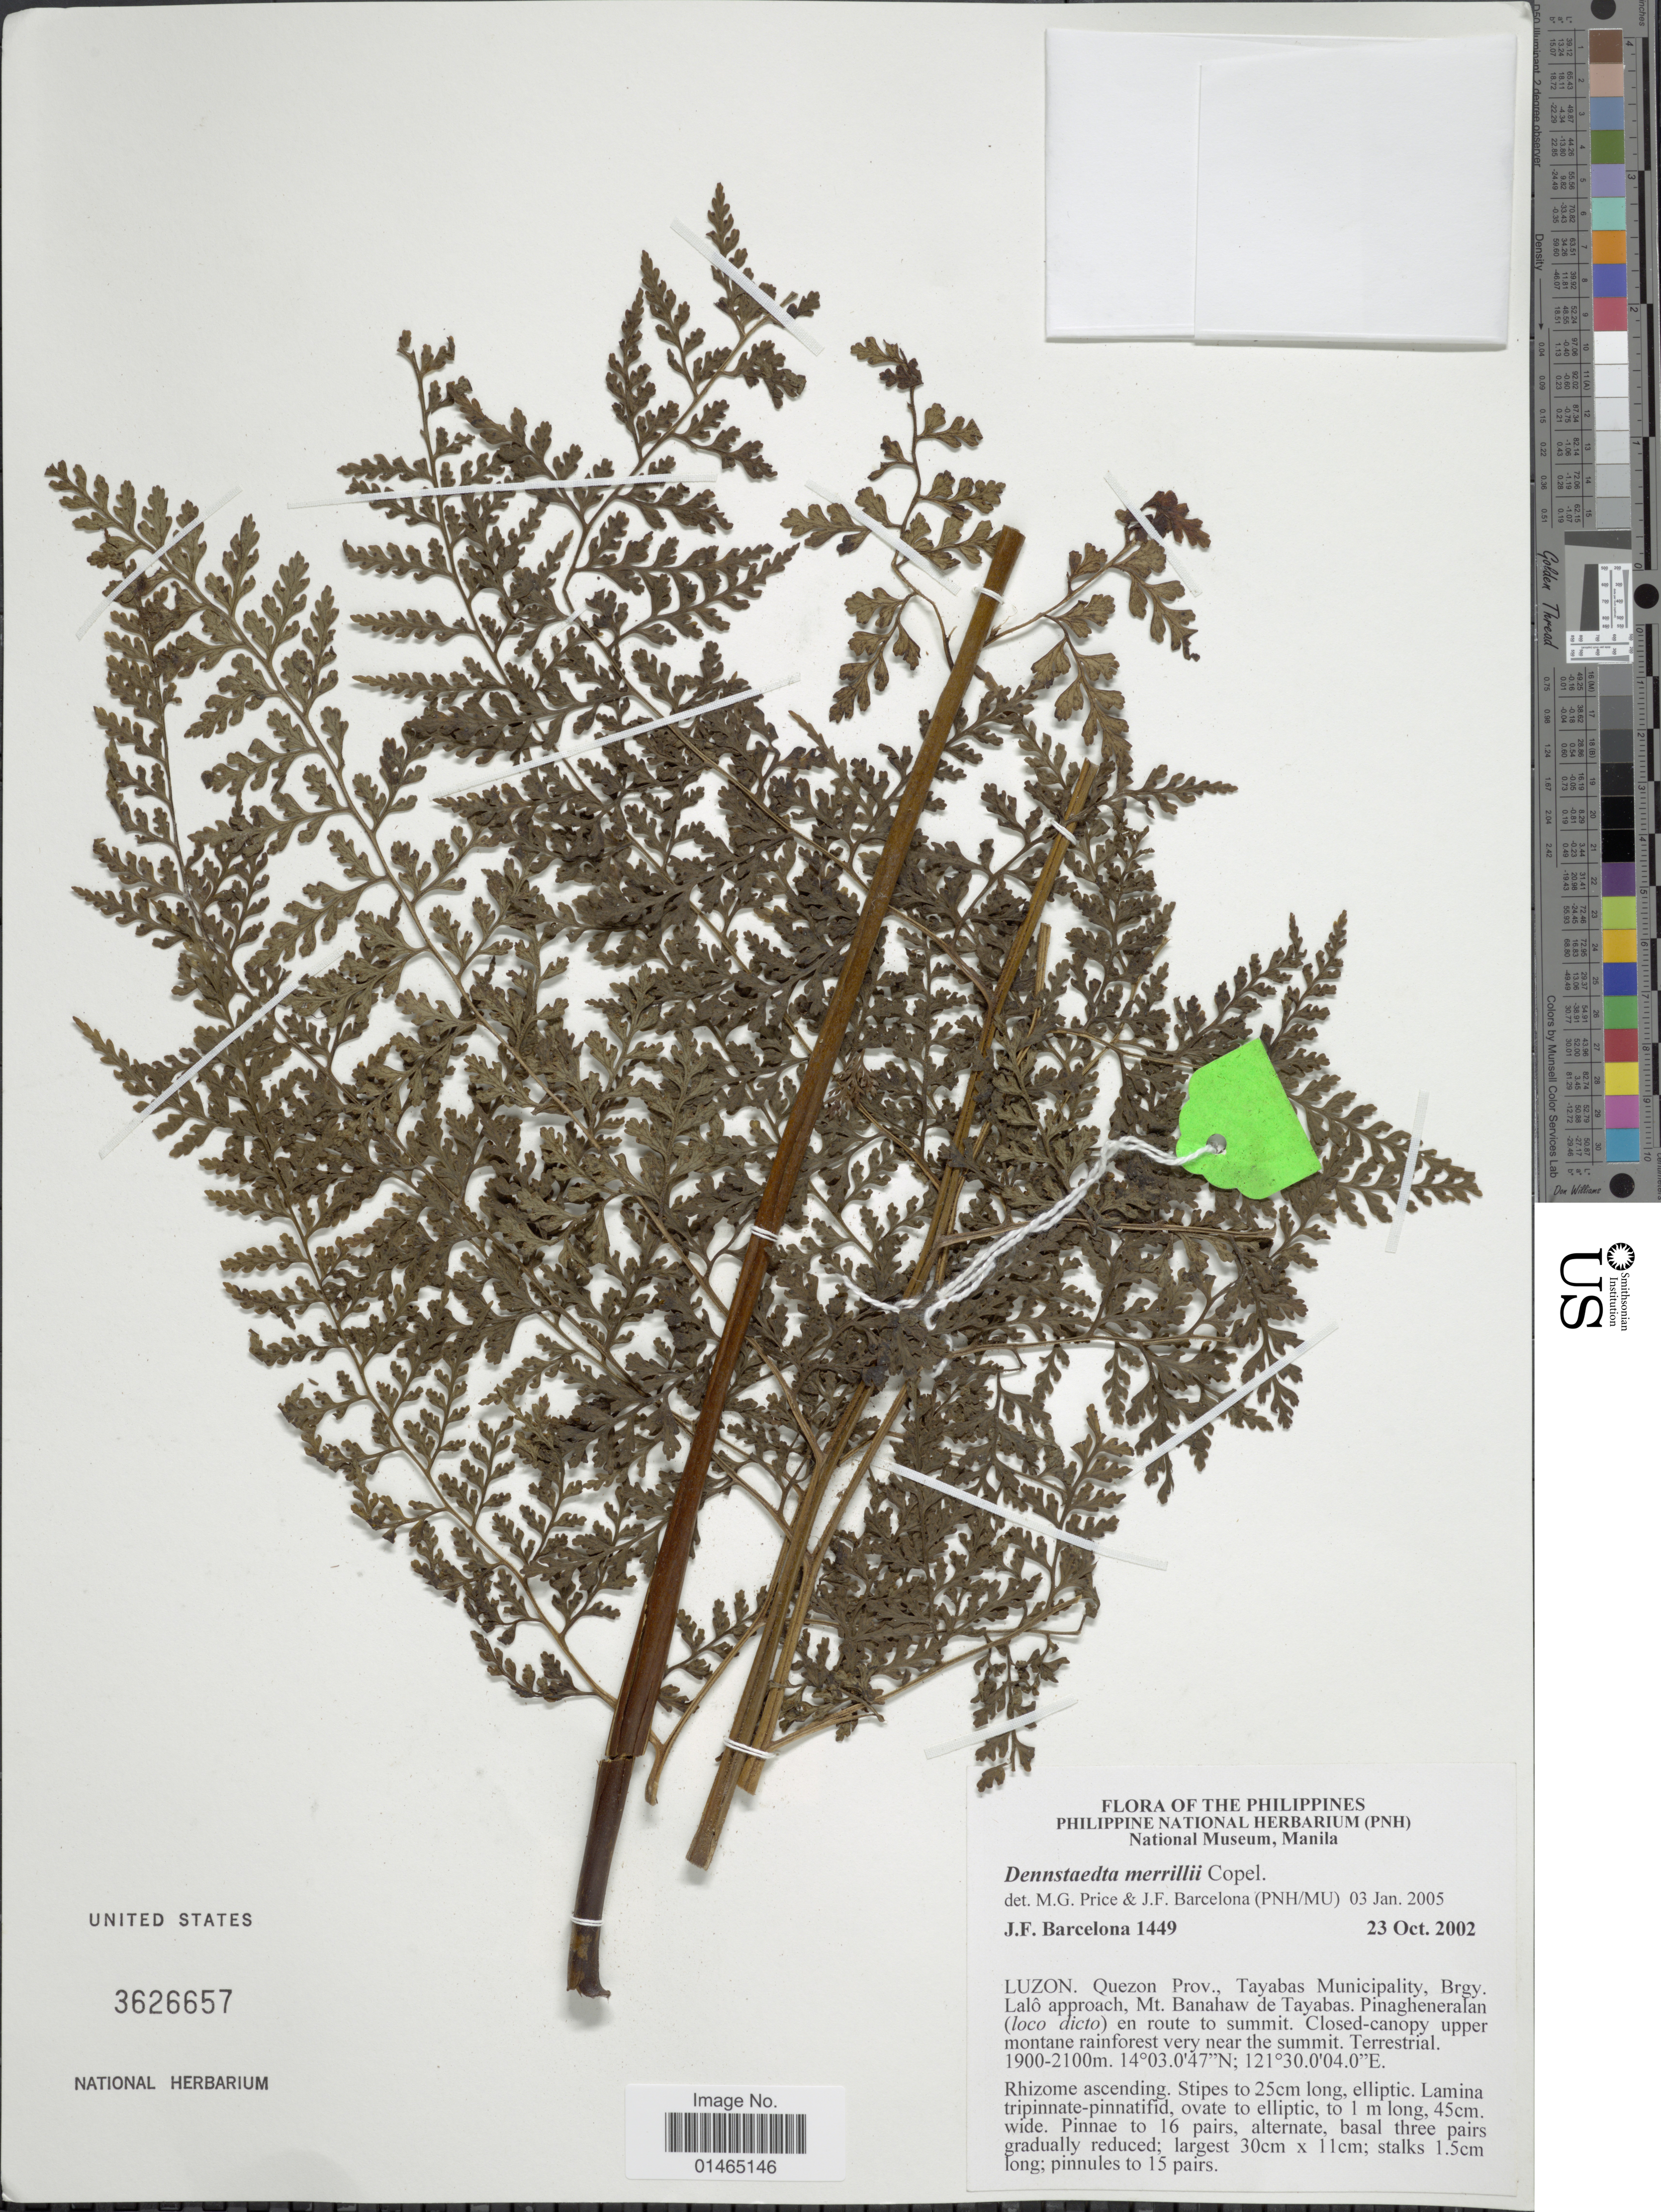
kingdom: Plantae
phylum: Tracheophyta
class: Polypodiopsida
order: Polypodiales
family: Dennstaedtiaceae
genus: Dennstaedtia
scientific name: Dennstaedtia merrillii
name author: Copel.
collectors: J. F. Barcelona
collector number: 1449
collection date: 2002-10-23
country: Philippines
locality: Luzon. Quezon Prov., Tayabas Municipality, Brgy. Lalô approach, Mt. Banahaw de Tayabas.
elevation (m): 1900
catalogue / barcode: US 3626657